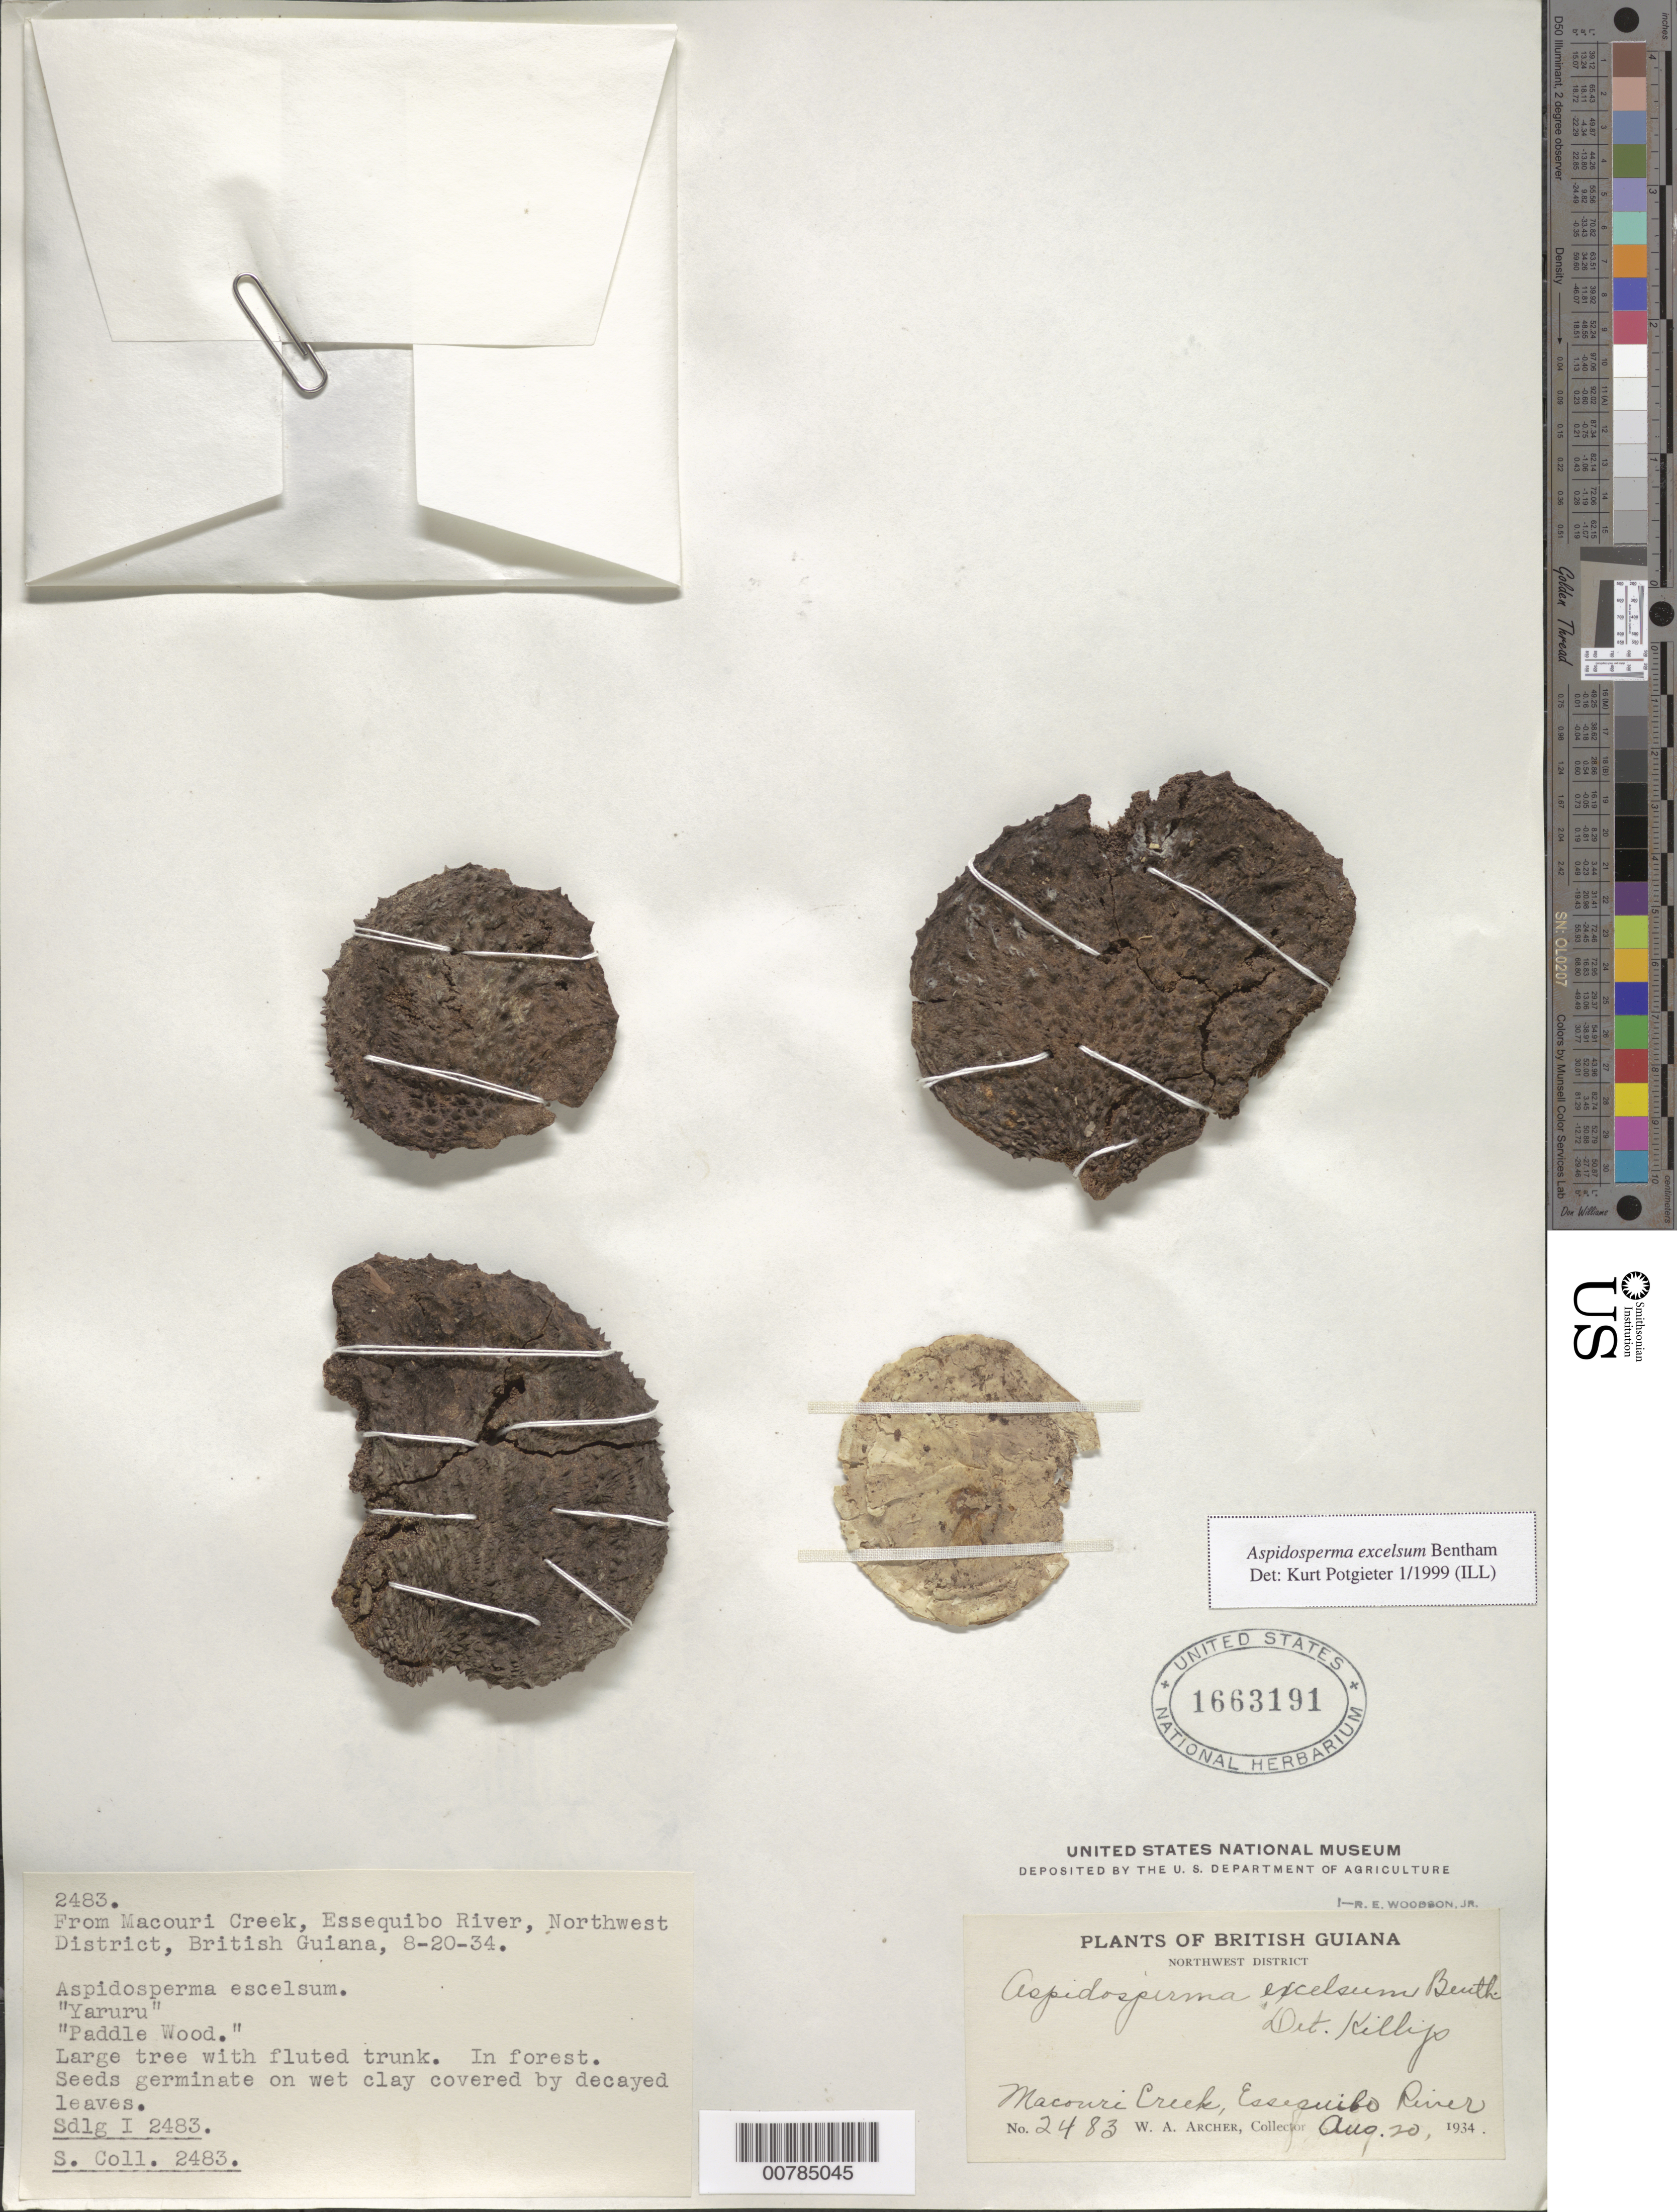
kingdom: Plantae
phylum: Tracheophyta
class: Magnoliopsida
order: Gentianales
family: Apocynaceae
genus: Aspidosperma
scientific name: Aspidosperma excelsum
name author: Benth.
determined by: Potgieter, K.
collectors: W. A. Archer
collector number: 2483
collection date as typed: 20-Aug-34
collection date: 1934-08-20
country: Guyana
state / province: U. Demerara-Berbice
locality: Macouri Creek, Essequibo River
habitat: Forest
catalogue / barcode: US 1663191